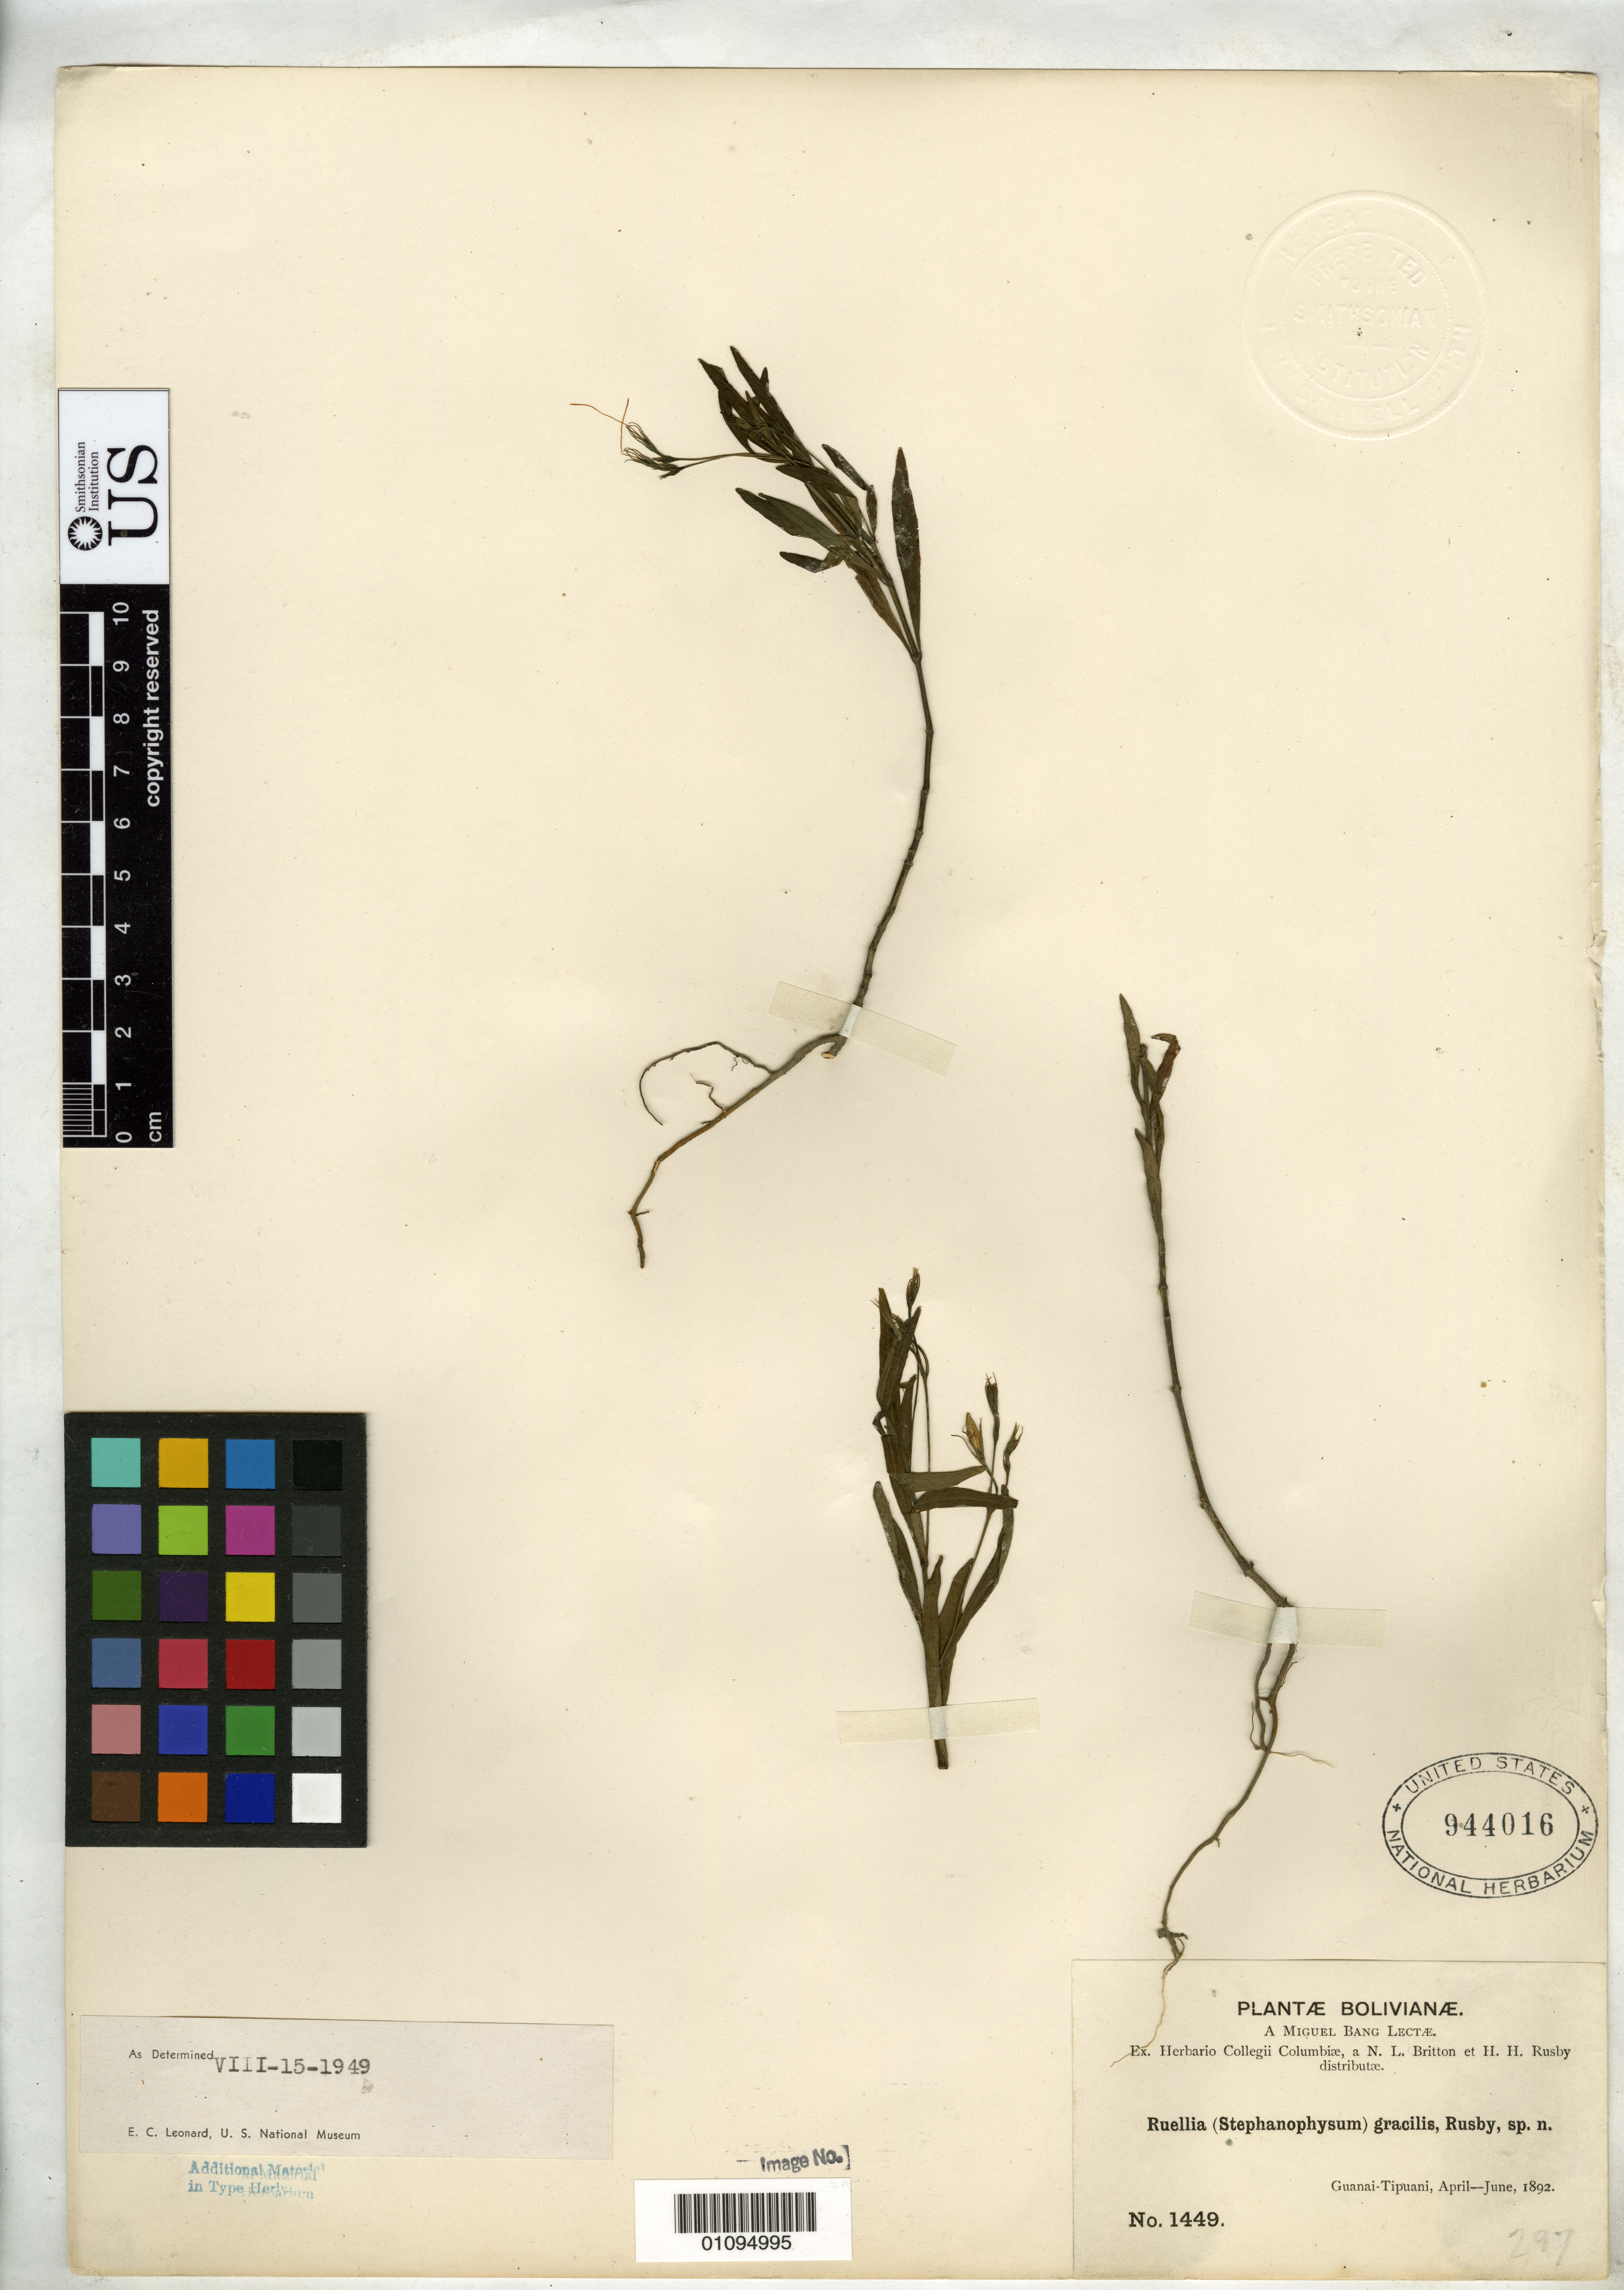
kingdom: Plantae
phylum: Tracheophyta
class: Magnoliopsida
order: Lamiales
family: Acanthaceae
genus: Ruellia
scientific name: Ruellia gracilis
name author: Rusby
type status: Isotype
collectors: M. Bang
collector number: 1449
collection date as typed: Apr 1892 to -- Jun 1892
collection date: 1892-04/1892-06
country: Bolivia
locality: Between Guanai & Tipuani.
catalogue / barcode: US 944016